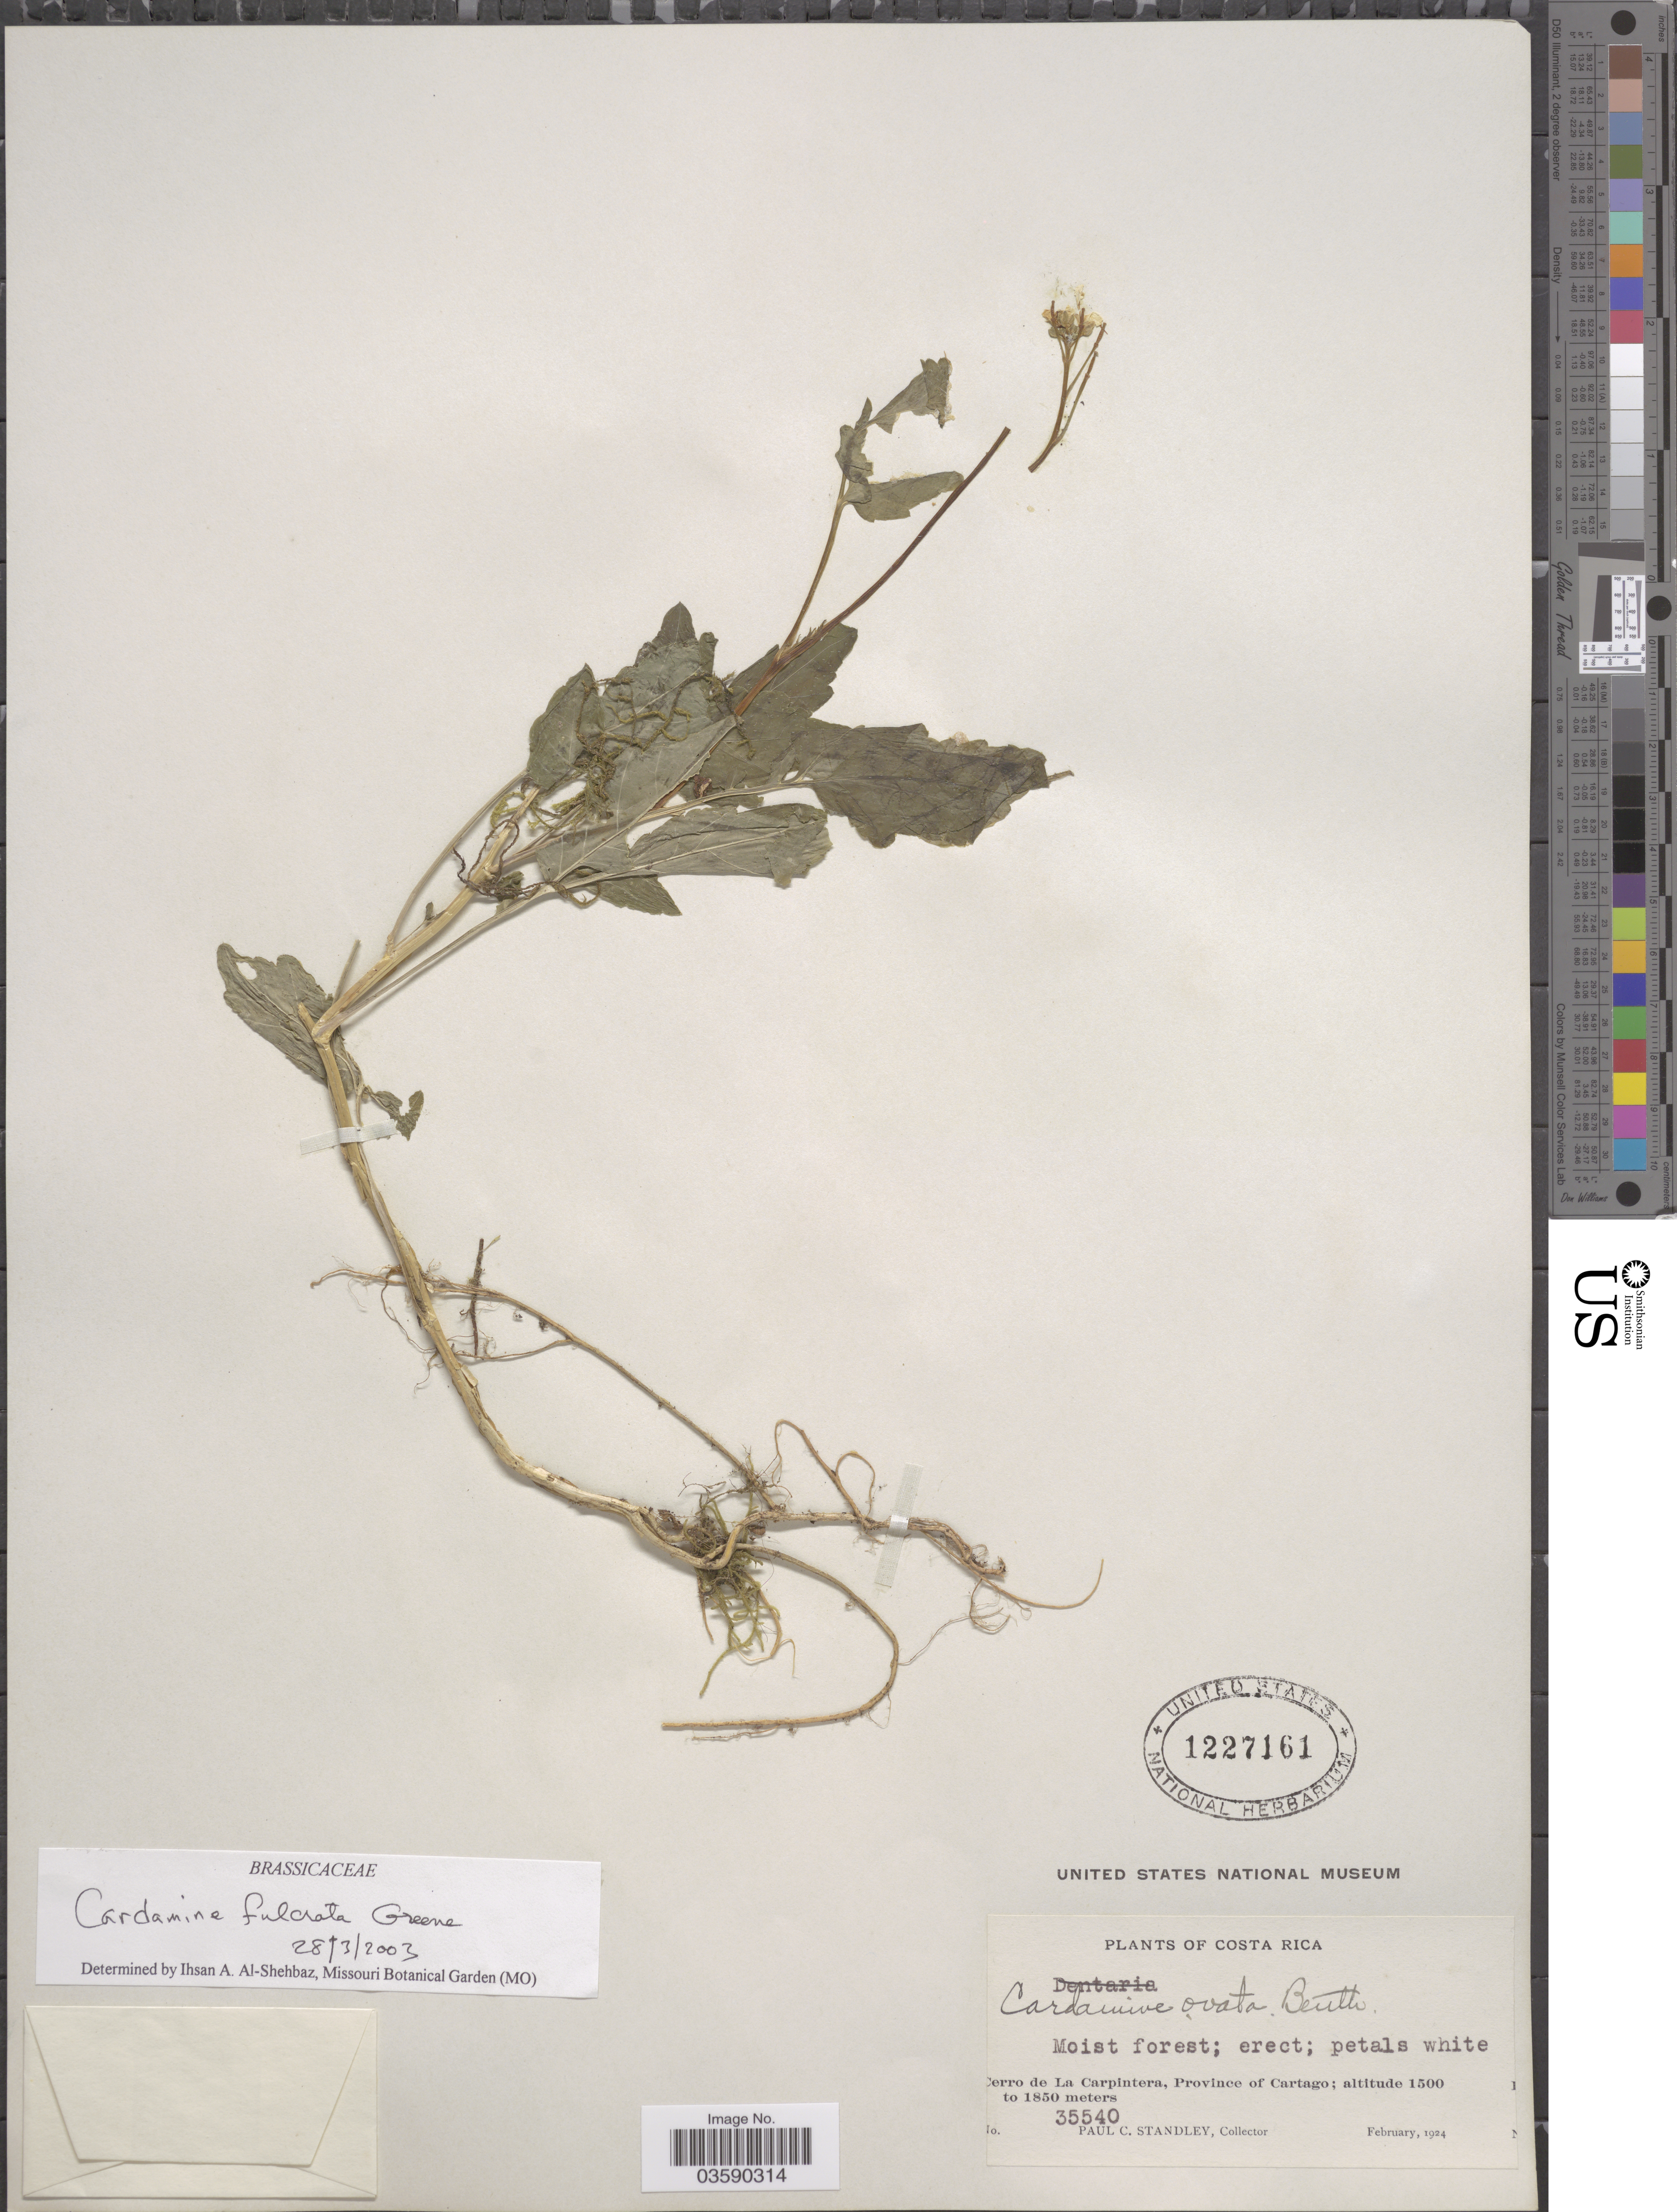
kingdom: Plantae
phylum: Tracheophyta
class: Magnoliopsida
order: Brassicales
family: Brassicaceae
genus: Cardamine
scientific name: Cardamine fulcrata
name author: Greene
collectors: P. C. Standley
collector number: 35540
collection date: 1924-02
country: Costa Rica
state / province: Cartago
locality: Cerro de La Carpintera.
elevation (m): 1500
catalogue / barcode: US 1227161